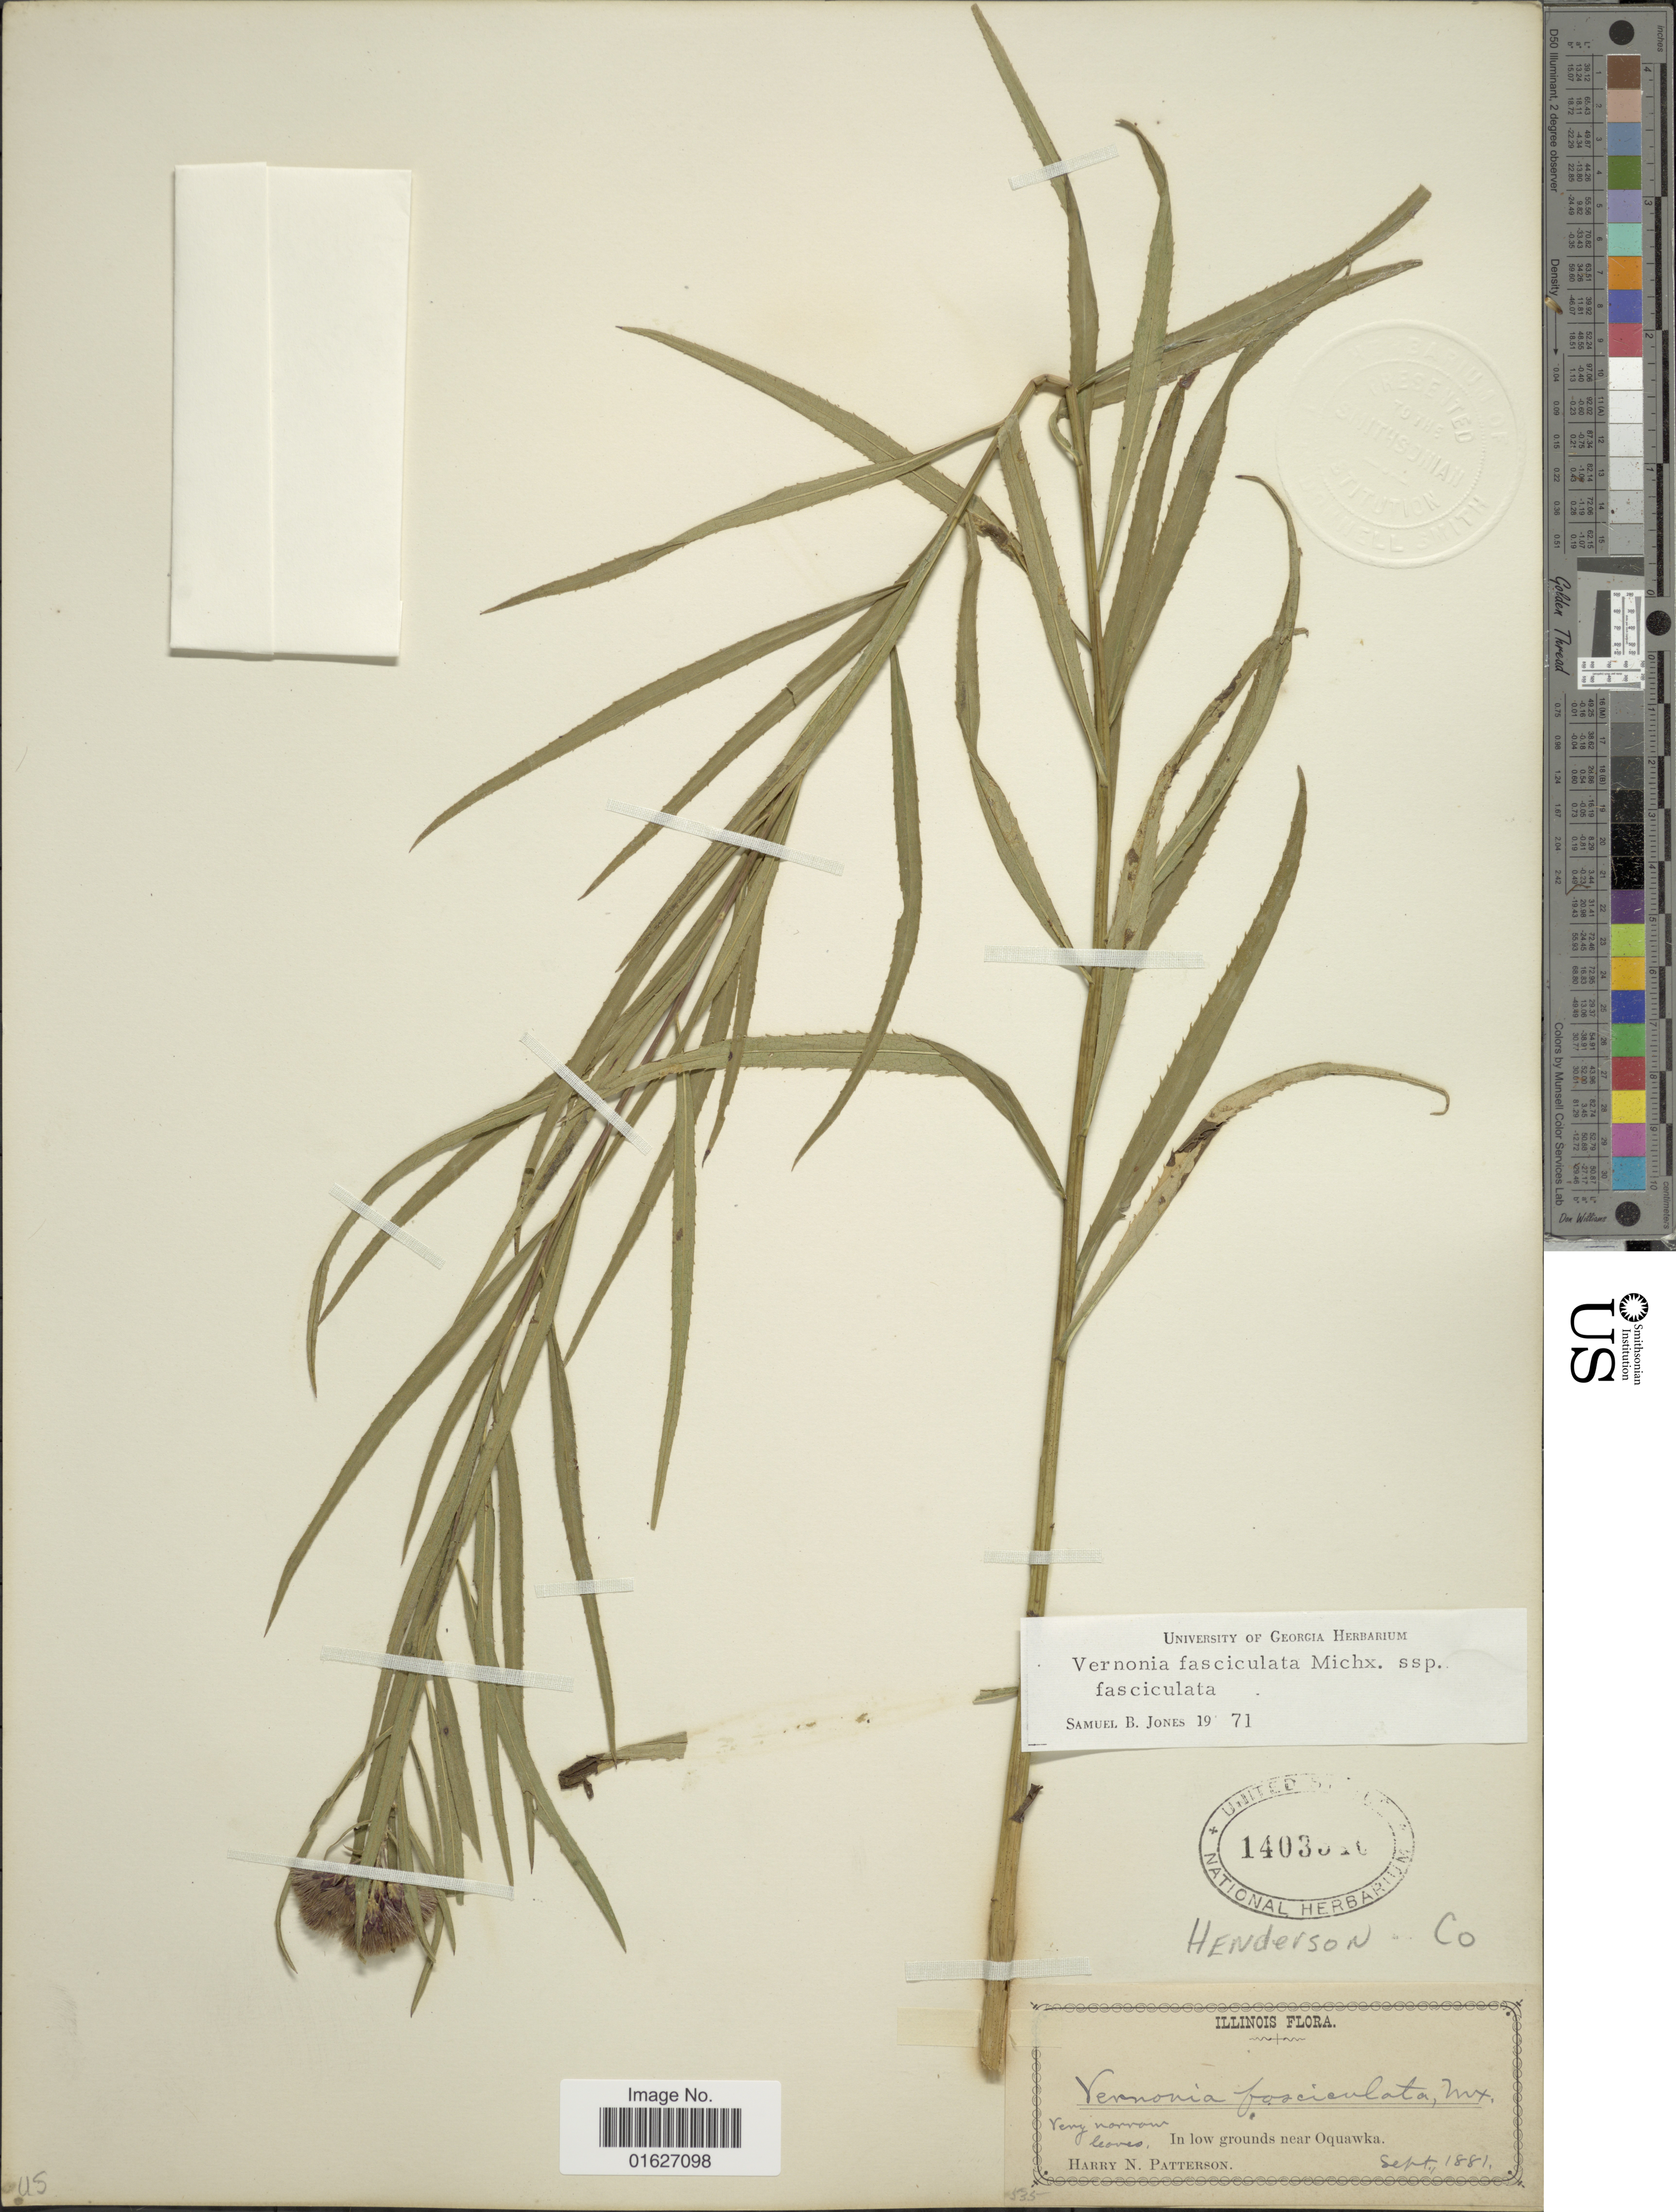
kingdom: Plantae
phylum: Tracheophyta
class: Magnoliopsida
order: Asterales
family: Asteraceae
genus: Vernonia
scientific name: Vernonia fasciculata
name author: Michx.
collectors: H. N. Patterson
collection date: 1881-09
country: United States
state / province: Illinois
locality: In low grounds near Oquawka, Henderson Co.